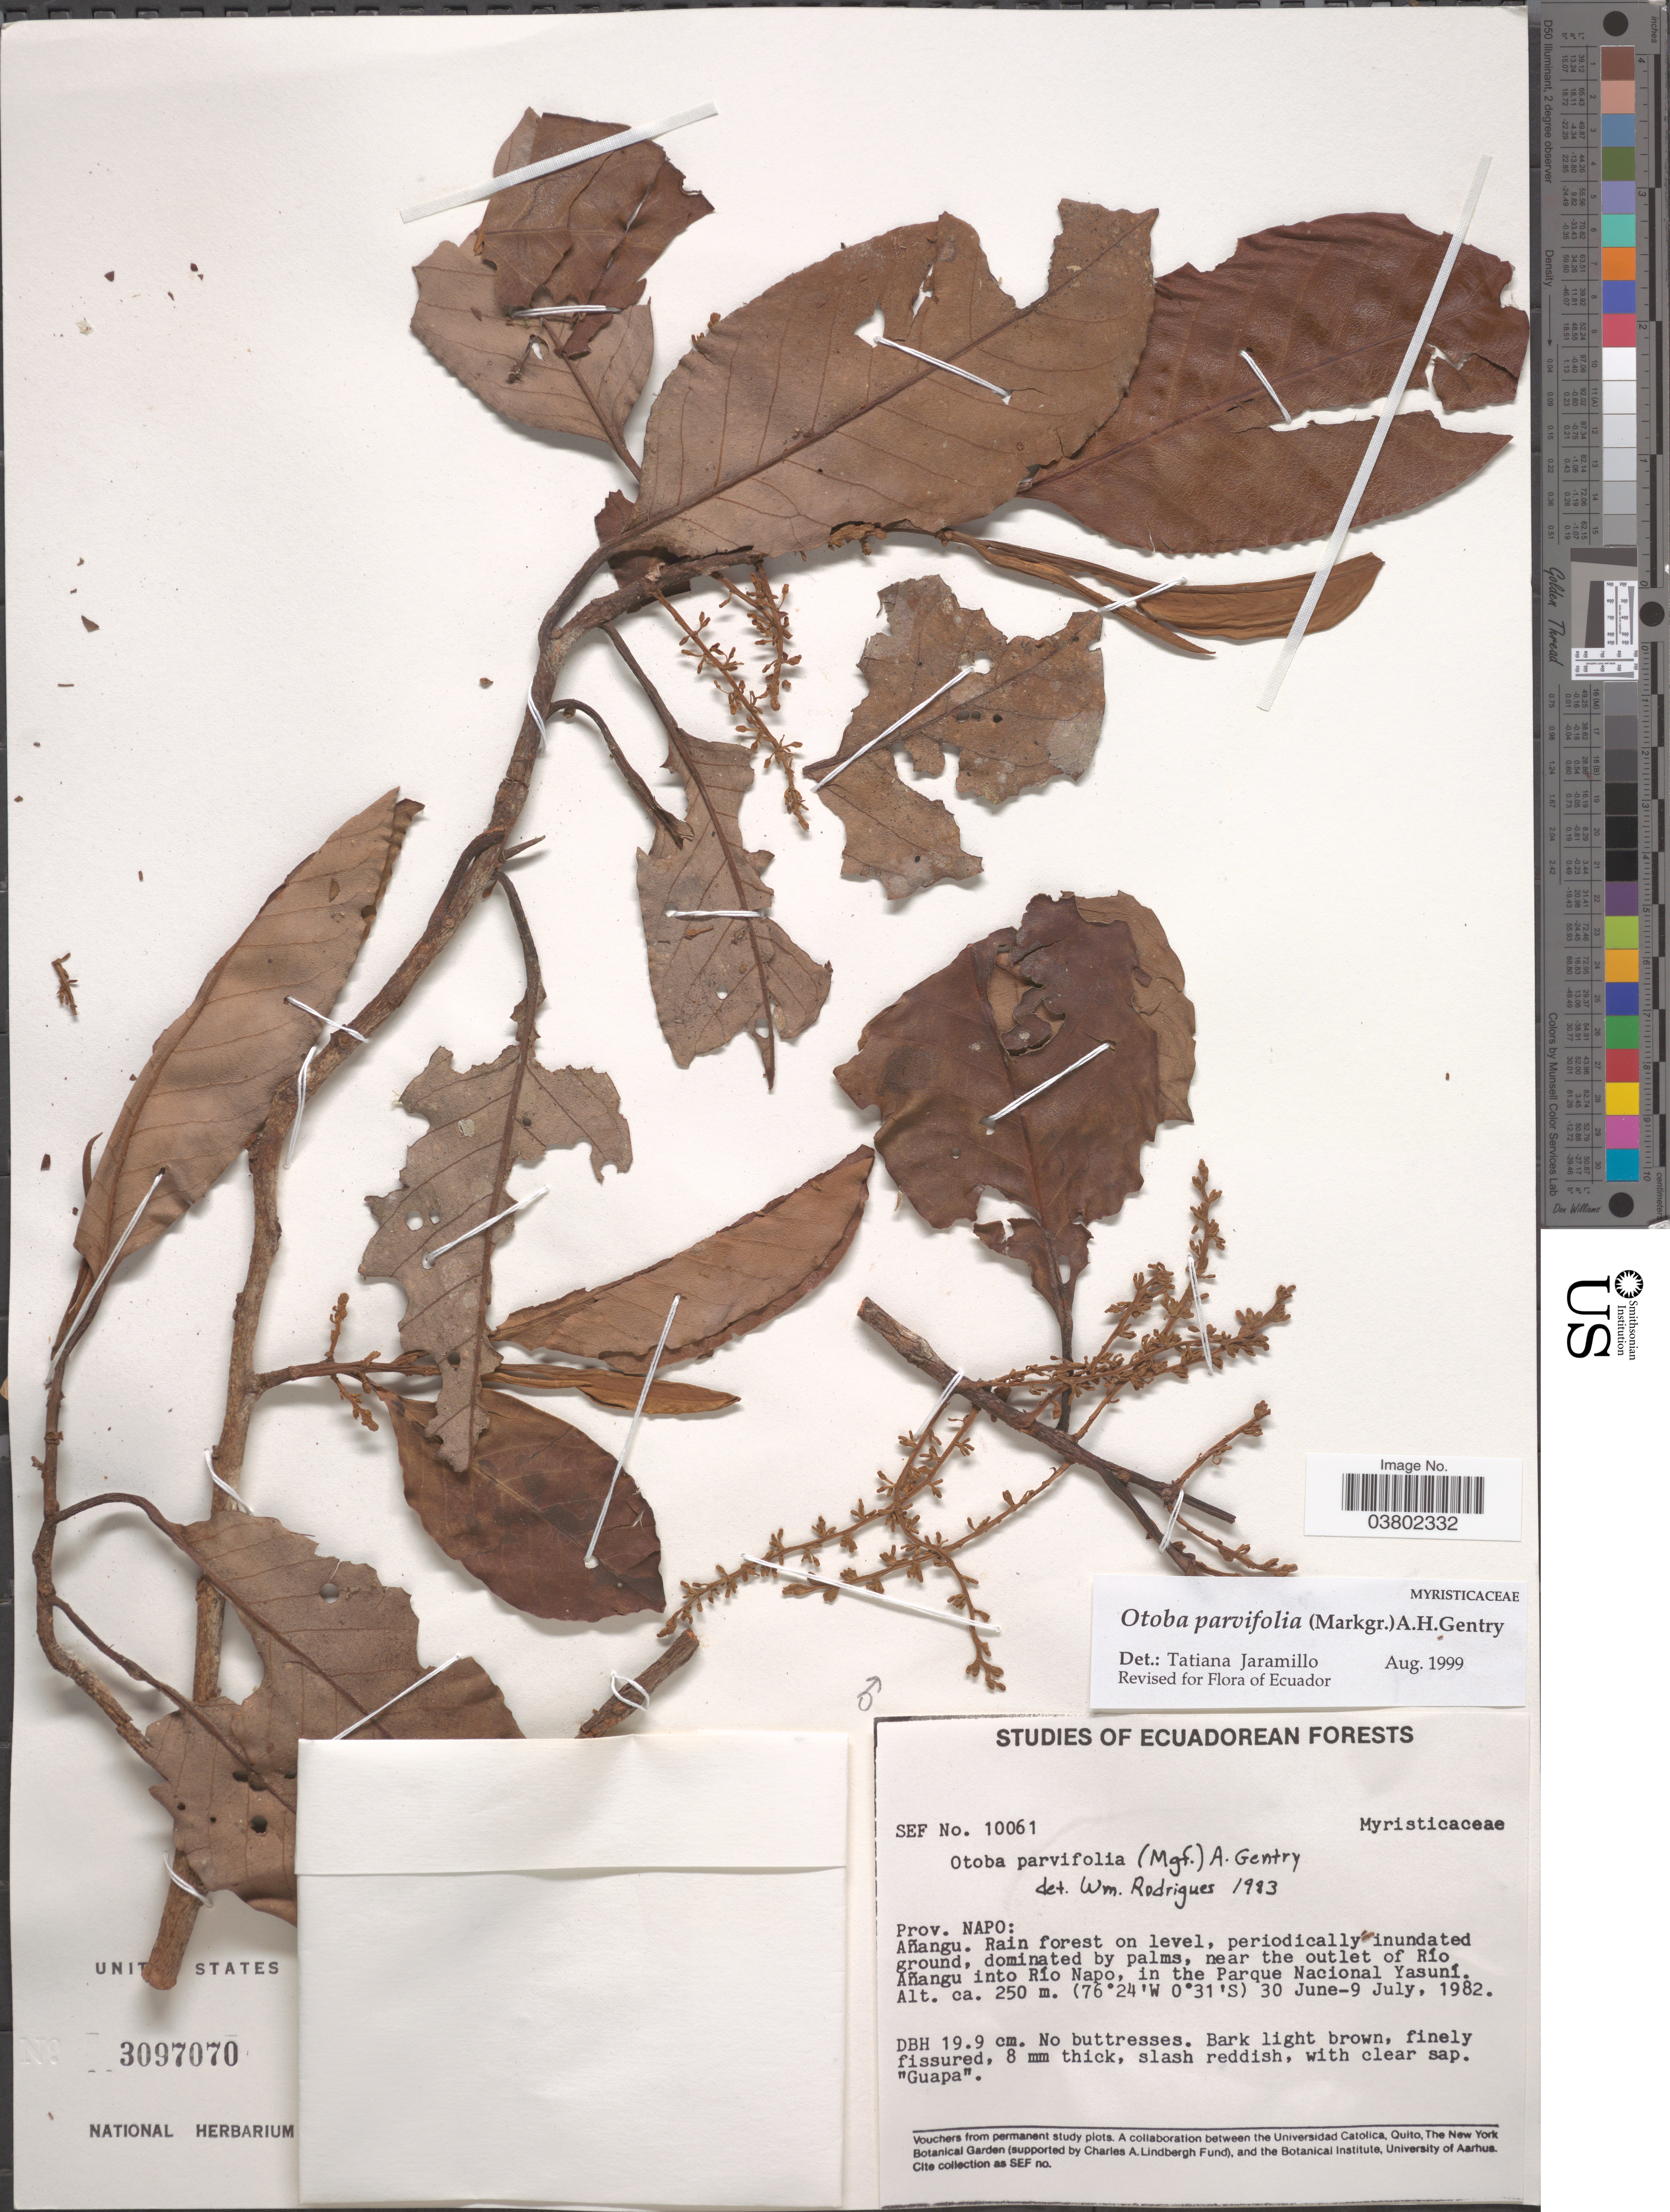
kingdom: Plantae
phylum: Tracheophyta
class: Magnoliopsida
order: Magnoliales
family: Myristicaceae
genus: Otoba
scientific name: Otoba parvifolia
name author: (Markgr.) A.H. Gentry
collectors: Studies of Ecuadorean Forests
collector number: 10061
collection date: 1982-06-30/1982-07-09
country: Ecuador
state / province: Napo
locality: Añangu. Near the outlet of Río Añangu into Río Napo, in the Parque Nacional Yasuní.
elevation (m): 250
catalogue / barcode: US 3097070